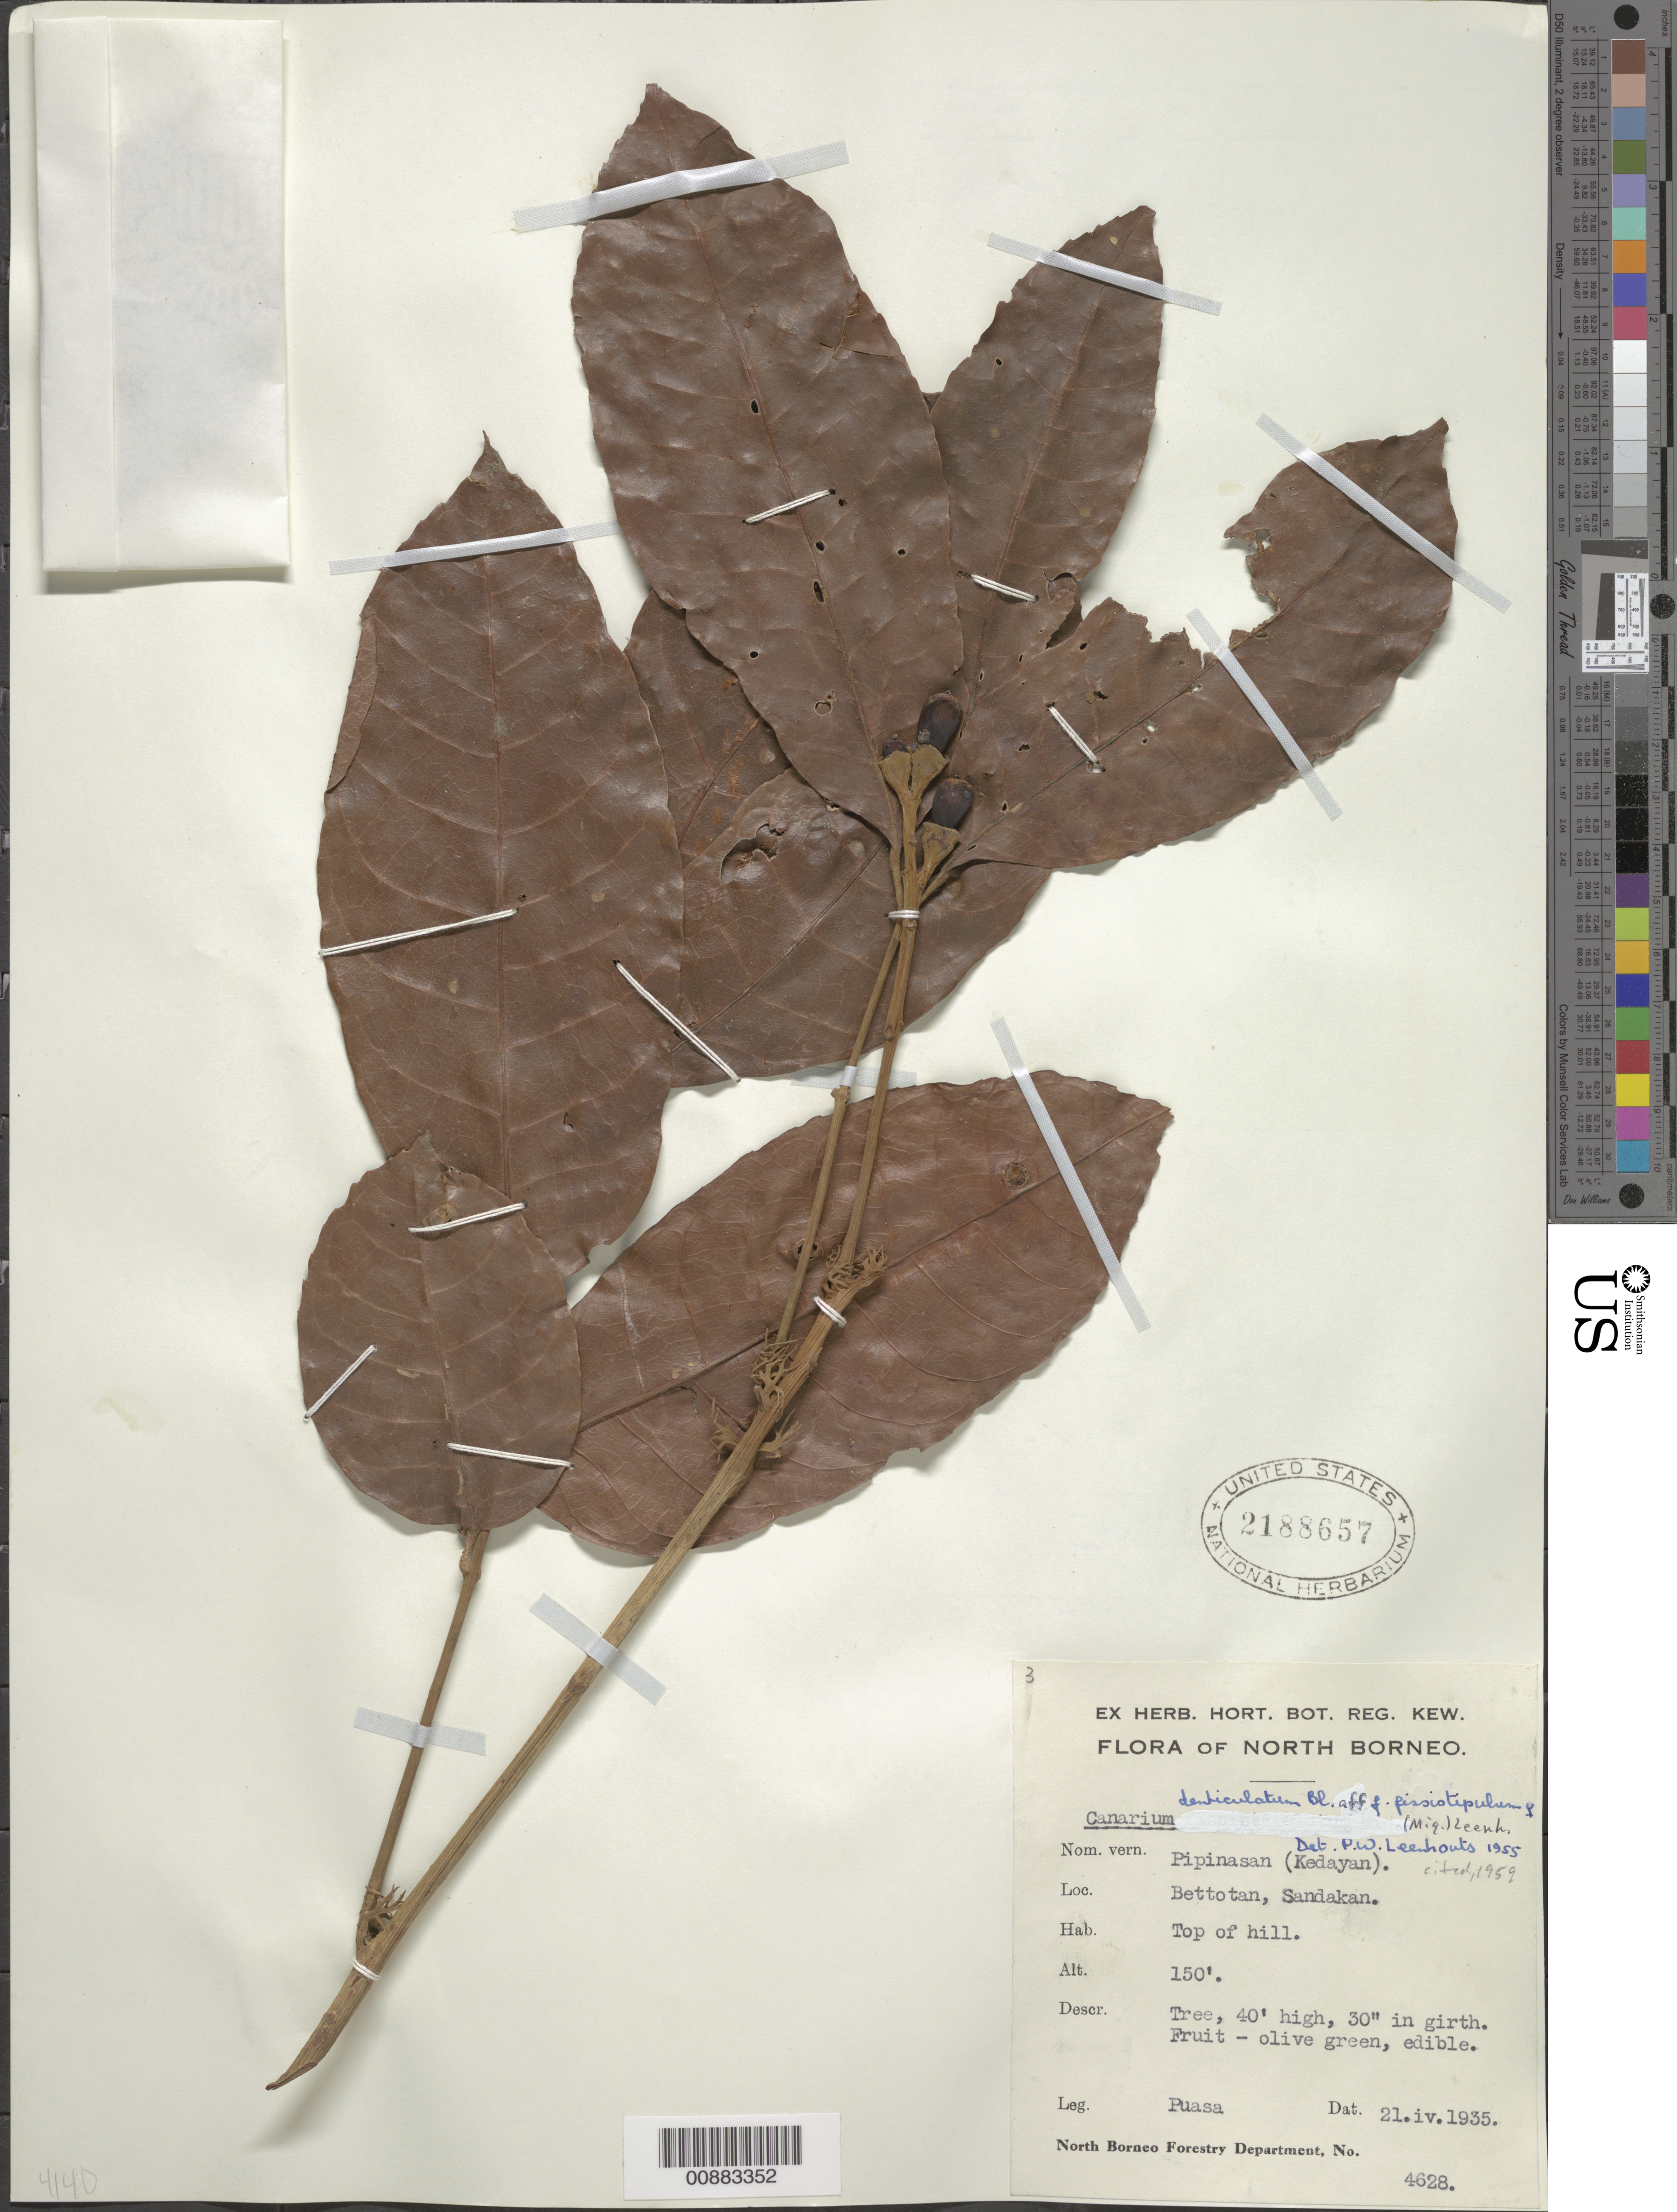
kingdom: Plantae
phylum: Tracheophyta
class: Magnoliopsida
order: Sapindales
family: Burseraceae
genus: Canarium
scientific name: Canarium denticulatum subsp. fissistipulum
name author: (Miq.) Leenh.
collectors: M. Puasa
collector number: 4628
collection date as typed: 21 Apr 1935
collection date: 1935-04-21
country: Malaysia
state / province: Sabah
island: Borneo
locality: Bettotan, Sandakan.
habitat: Top of hill.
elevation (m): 46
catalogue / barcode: US 2188657